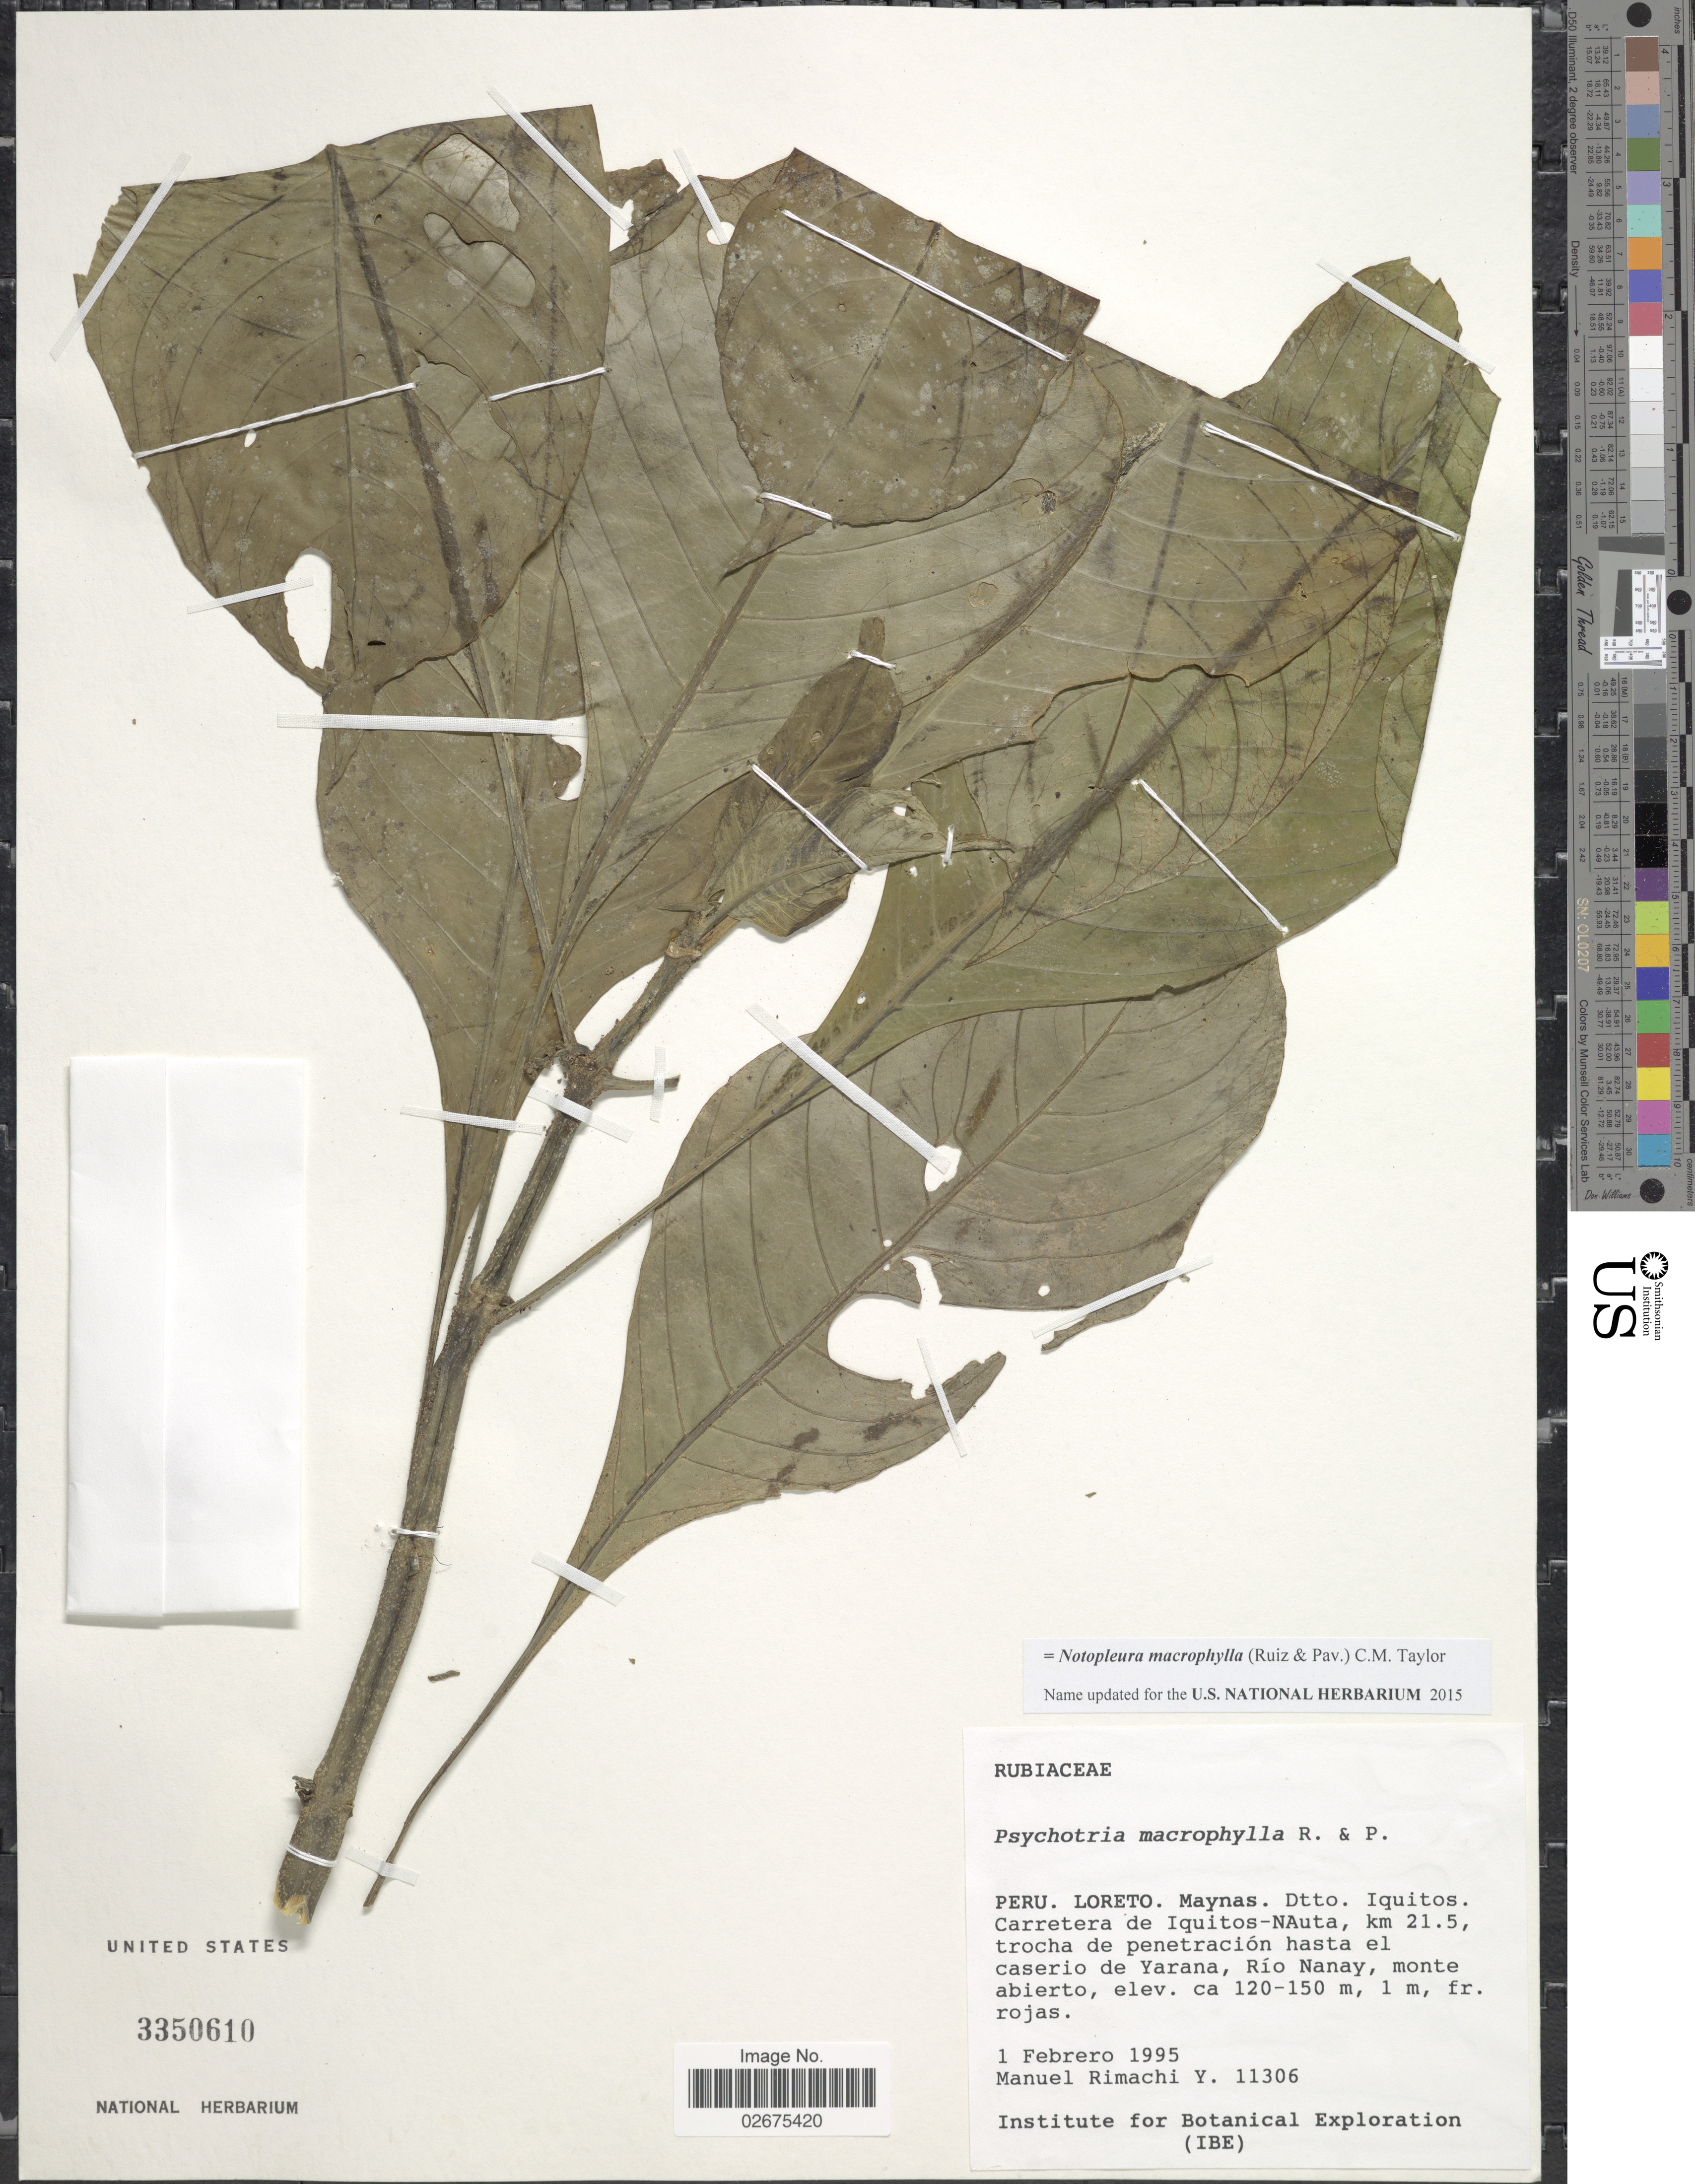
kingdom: Plantae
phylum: Tracheophyta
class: Magnoliopsida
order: Gentianales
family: Rubiaceae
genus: Notopleura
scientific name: Notopleura macrophylla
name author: (Ruiz & Pav.) C.M. Taylor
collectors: M. Rimachi Y.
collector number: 11306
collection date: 1995-02-01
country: Peru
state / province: Loreto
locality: Maynas. Dtto. Iquitos. Carretera de Iquitos-Nauta, km 21.5, trocha de penetracion hasta el caserio de Yarana, Rio Nanay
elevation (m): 120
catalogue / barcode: US 3350610